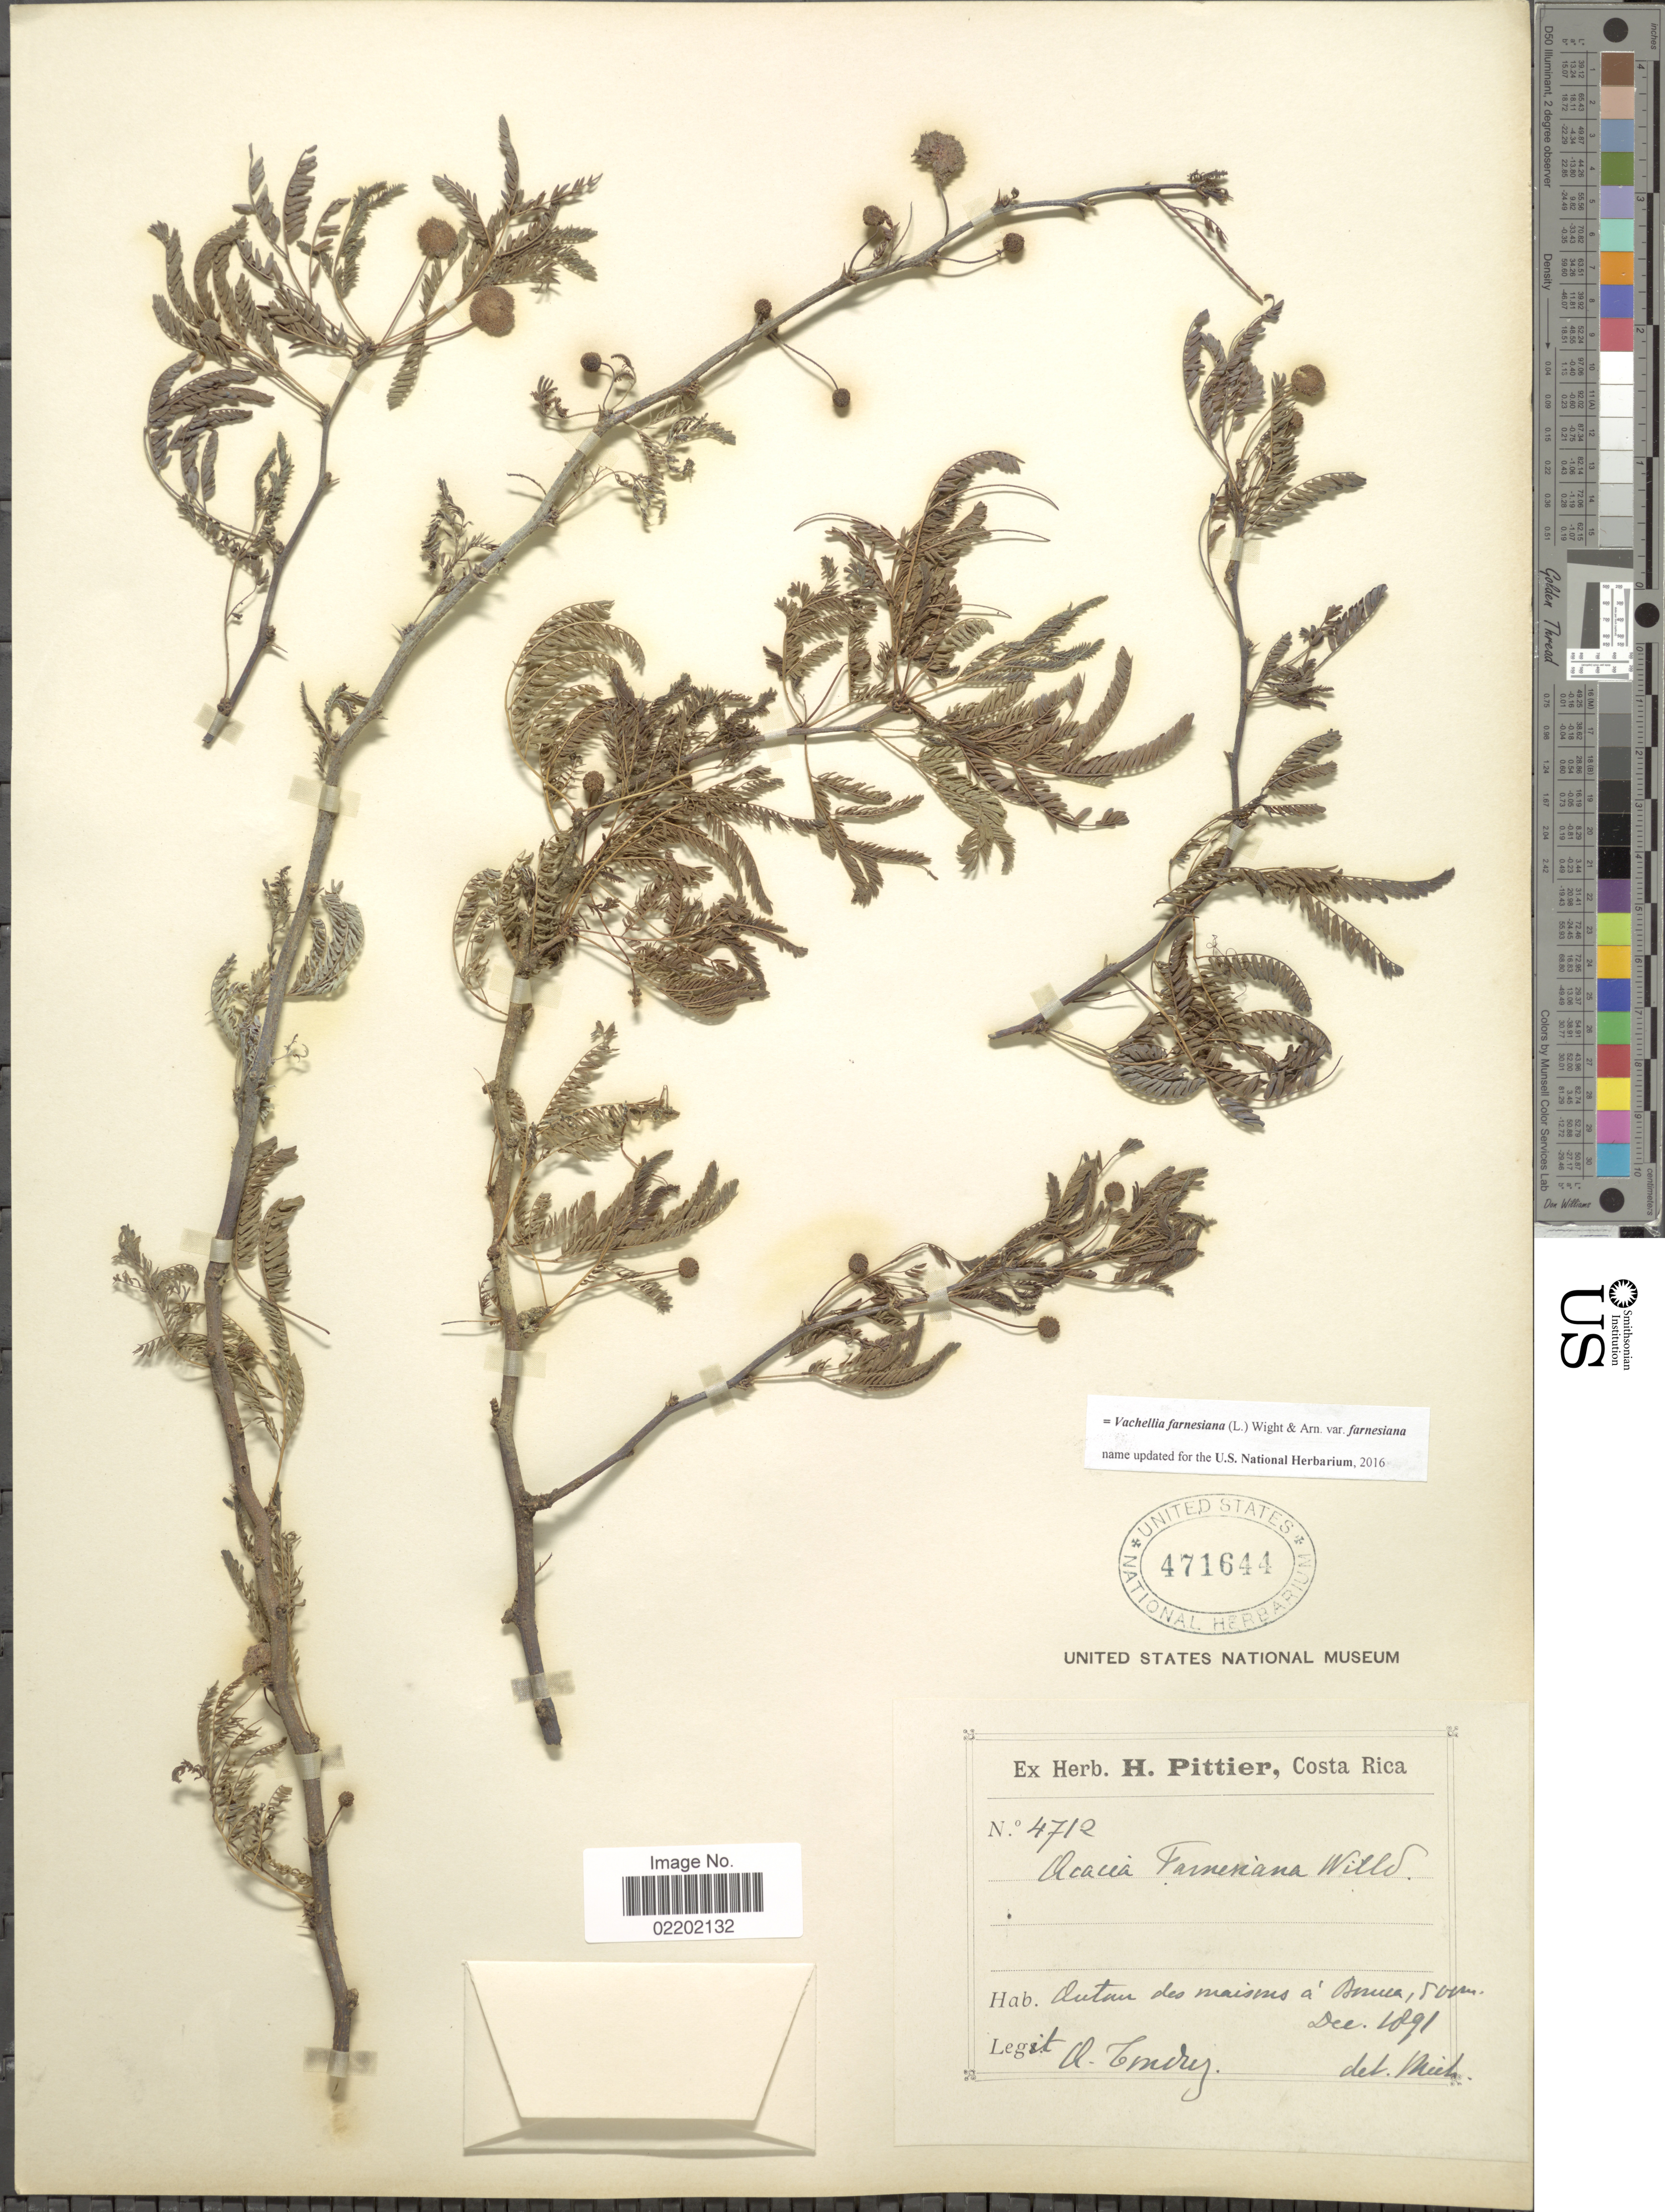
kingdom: Plantae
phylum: Tracheophyta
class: Magnoliopsida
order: Fabales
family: Fabaceae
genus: Vachellia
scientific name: Vachellia farnesiana var. farnesiana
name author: (L.) Wight & Arn.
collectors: A. Tonduz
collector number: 4712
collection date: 1891-12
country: Costa Rica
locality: Autan des maisones á [illegible text]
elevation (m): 500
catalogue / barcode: US 471644